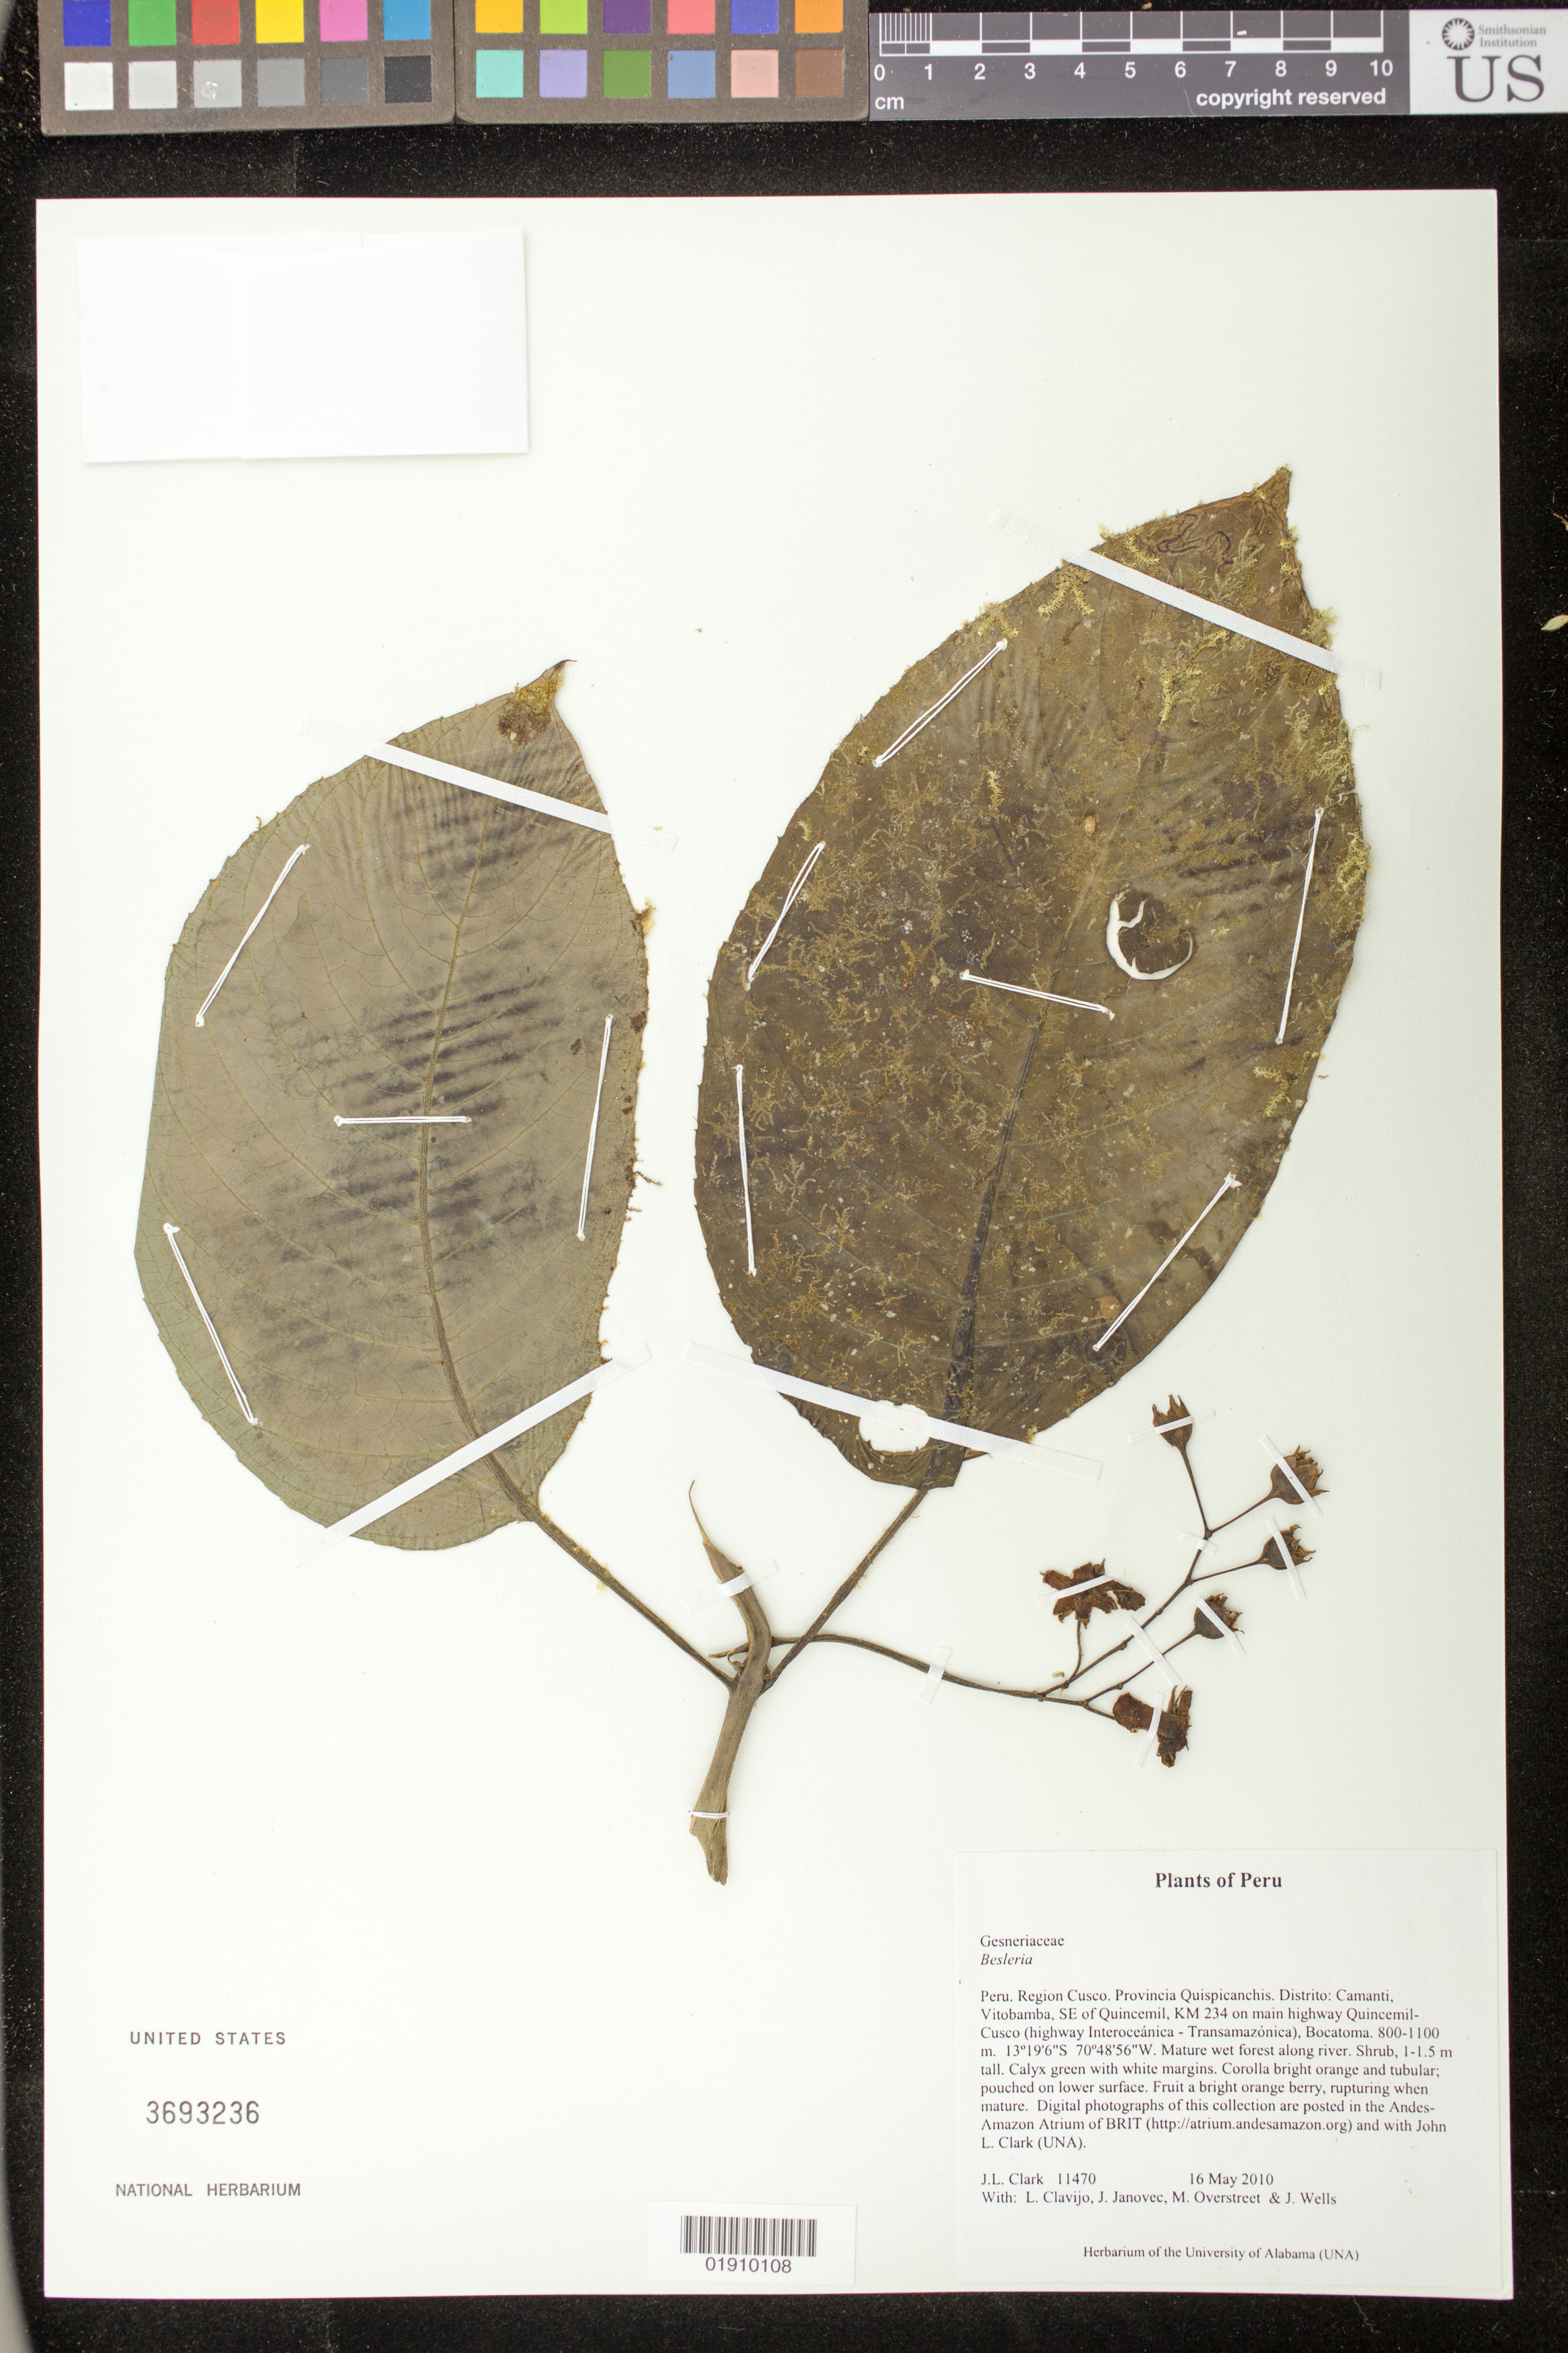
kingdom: Plantae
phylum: Tracheophyta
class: Magnoliopsida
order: Lamiales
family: Gesneriaceae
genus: Besleria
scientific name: Besleria sp.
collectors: J. L. Clark, L. Clavijo, J.P. Janovec, M. Overstreet & J. Wells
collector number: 11470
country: Peru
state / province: Cusco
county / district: Quispicanchis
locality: Camanti, Vitobamba, SE of Quincemil, KM 234 on main highway Quincemil-Cusco, Highway Interoceanica - Transmazonica, Bocatoma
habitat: Mature wet forest along river.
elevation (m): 800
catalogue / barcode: US 3693236